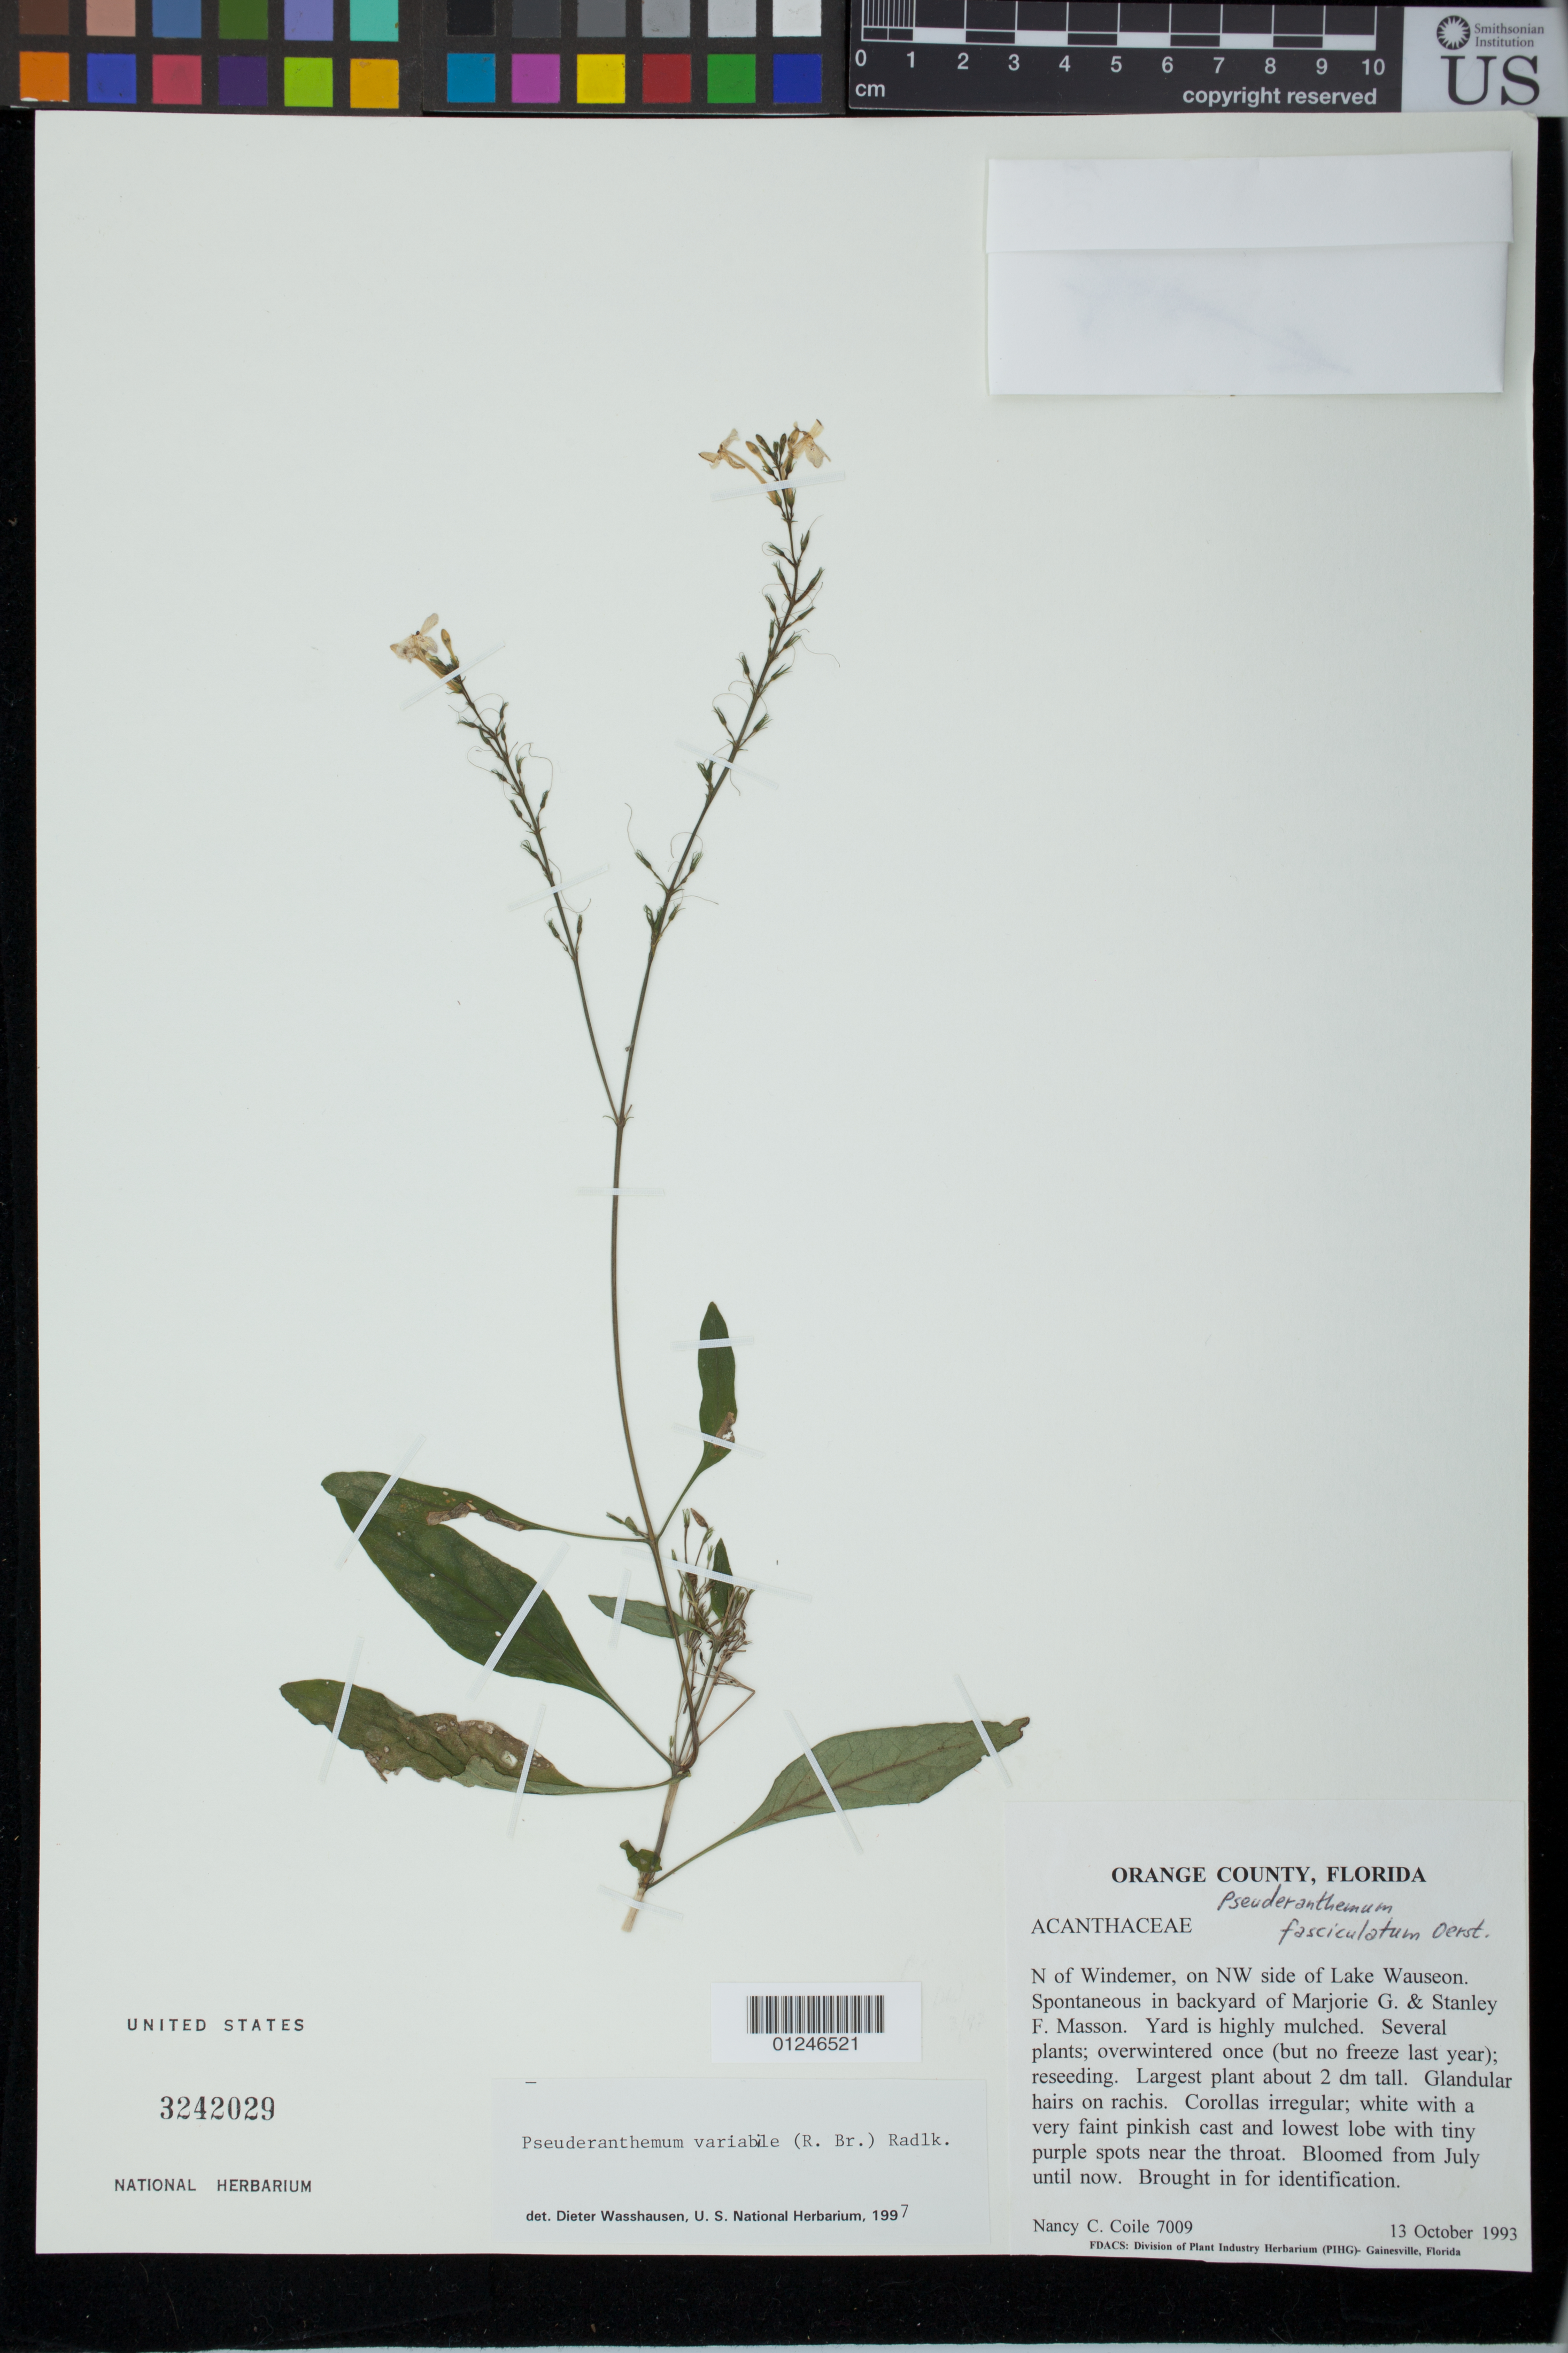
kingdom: Plantae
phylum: Tracheophyta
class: Magnoliopsida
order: Lamiales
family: Acanthaceae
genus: Pseuderanthemum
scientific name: Pseuderanthemum variabile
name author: (R. Br.) Radlk.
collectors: N. C. Coile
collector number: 7009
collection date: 1993-10-13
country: United States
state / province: Florida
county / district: Orange County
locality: N of Windemer, on NW side of Lake Wauseon. Spontaneous in backyard of Marjorie G. & Stanley F. Masson.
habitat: Yard is highly mulched.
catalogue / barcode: US 3242029